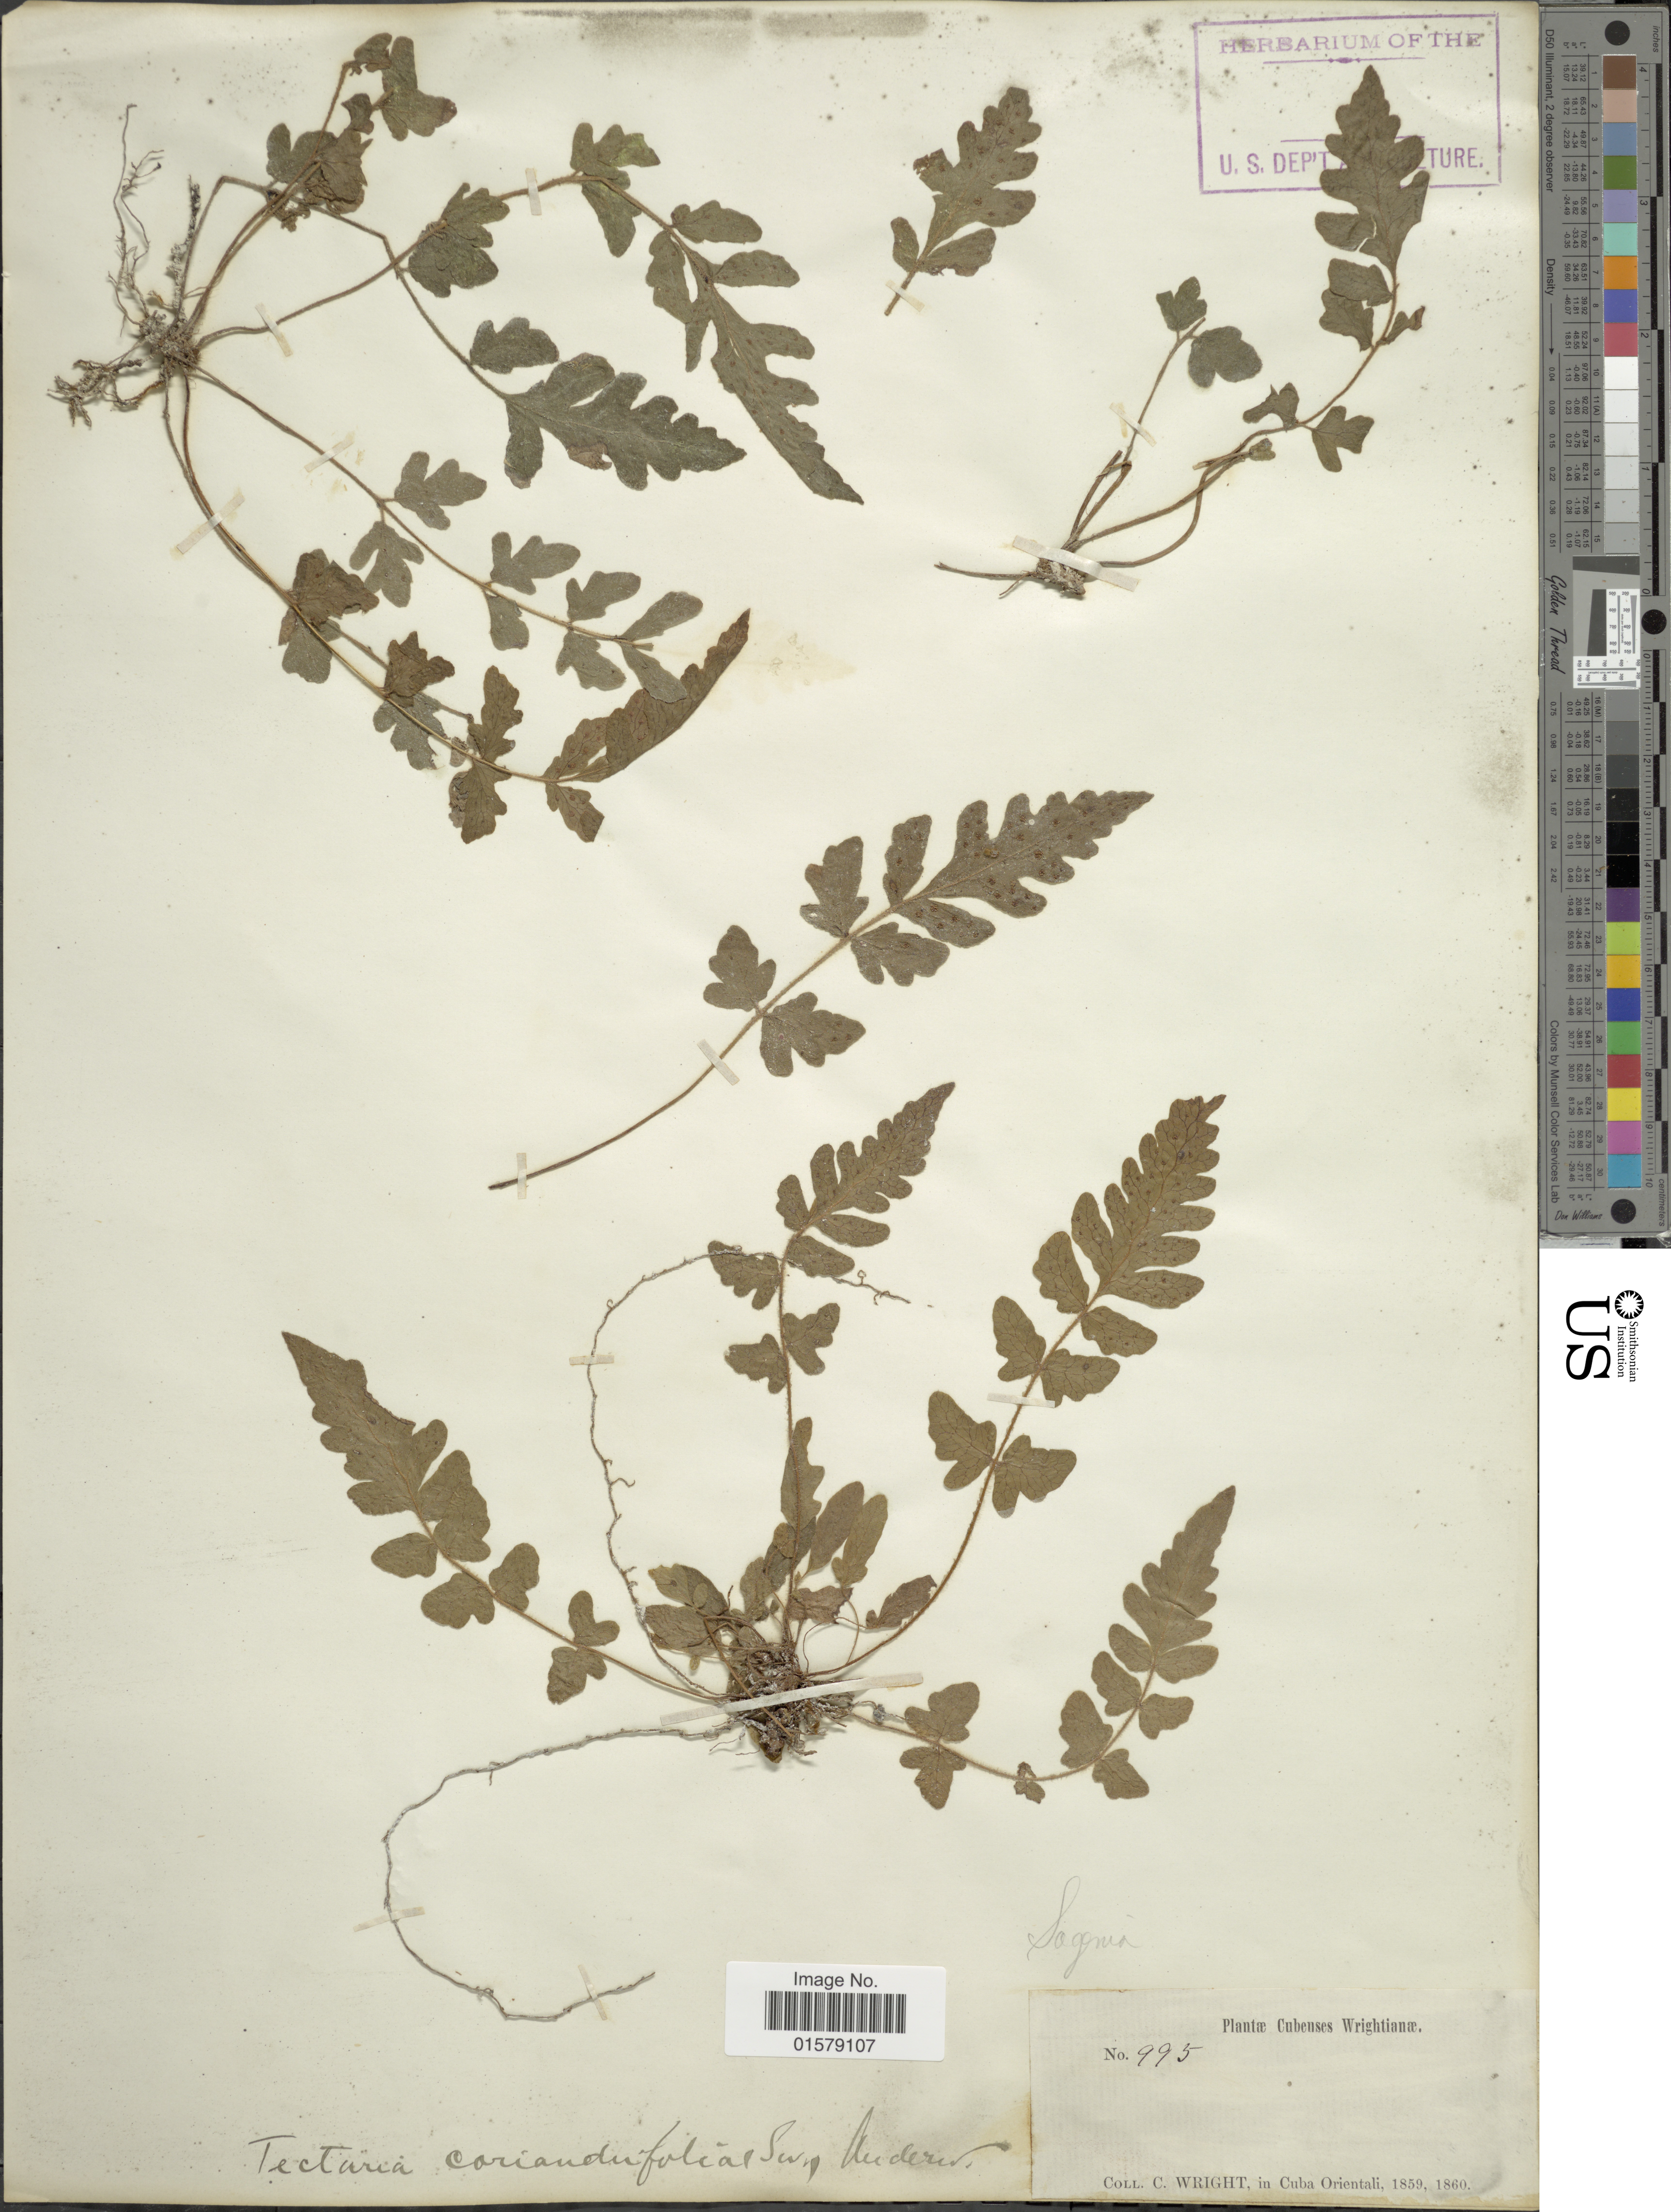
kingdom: Plantae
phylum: Tracheophyta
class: Polypodiopsida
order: Polypodiales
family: Tectariaceae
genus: Tectaria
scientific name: Tectaria coriandrifolia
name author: Underw.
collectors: C. Wright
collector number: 995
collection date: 1859/1860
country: Cuba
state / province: Oriente